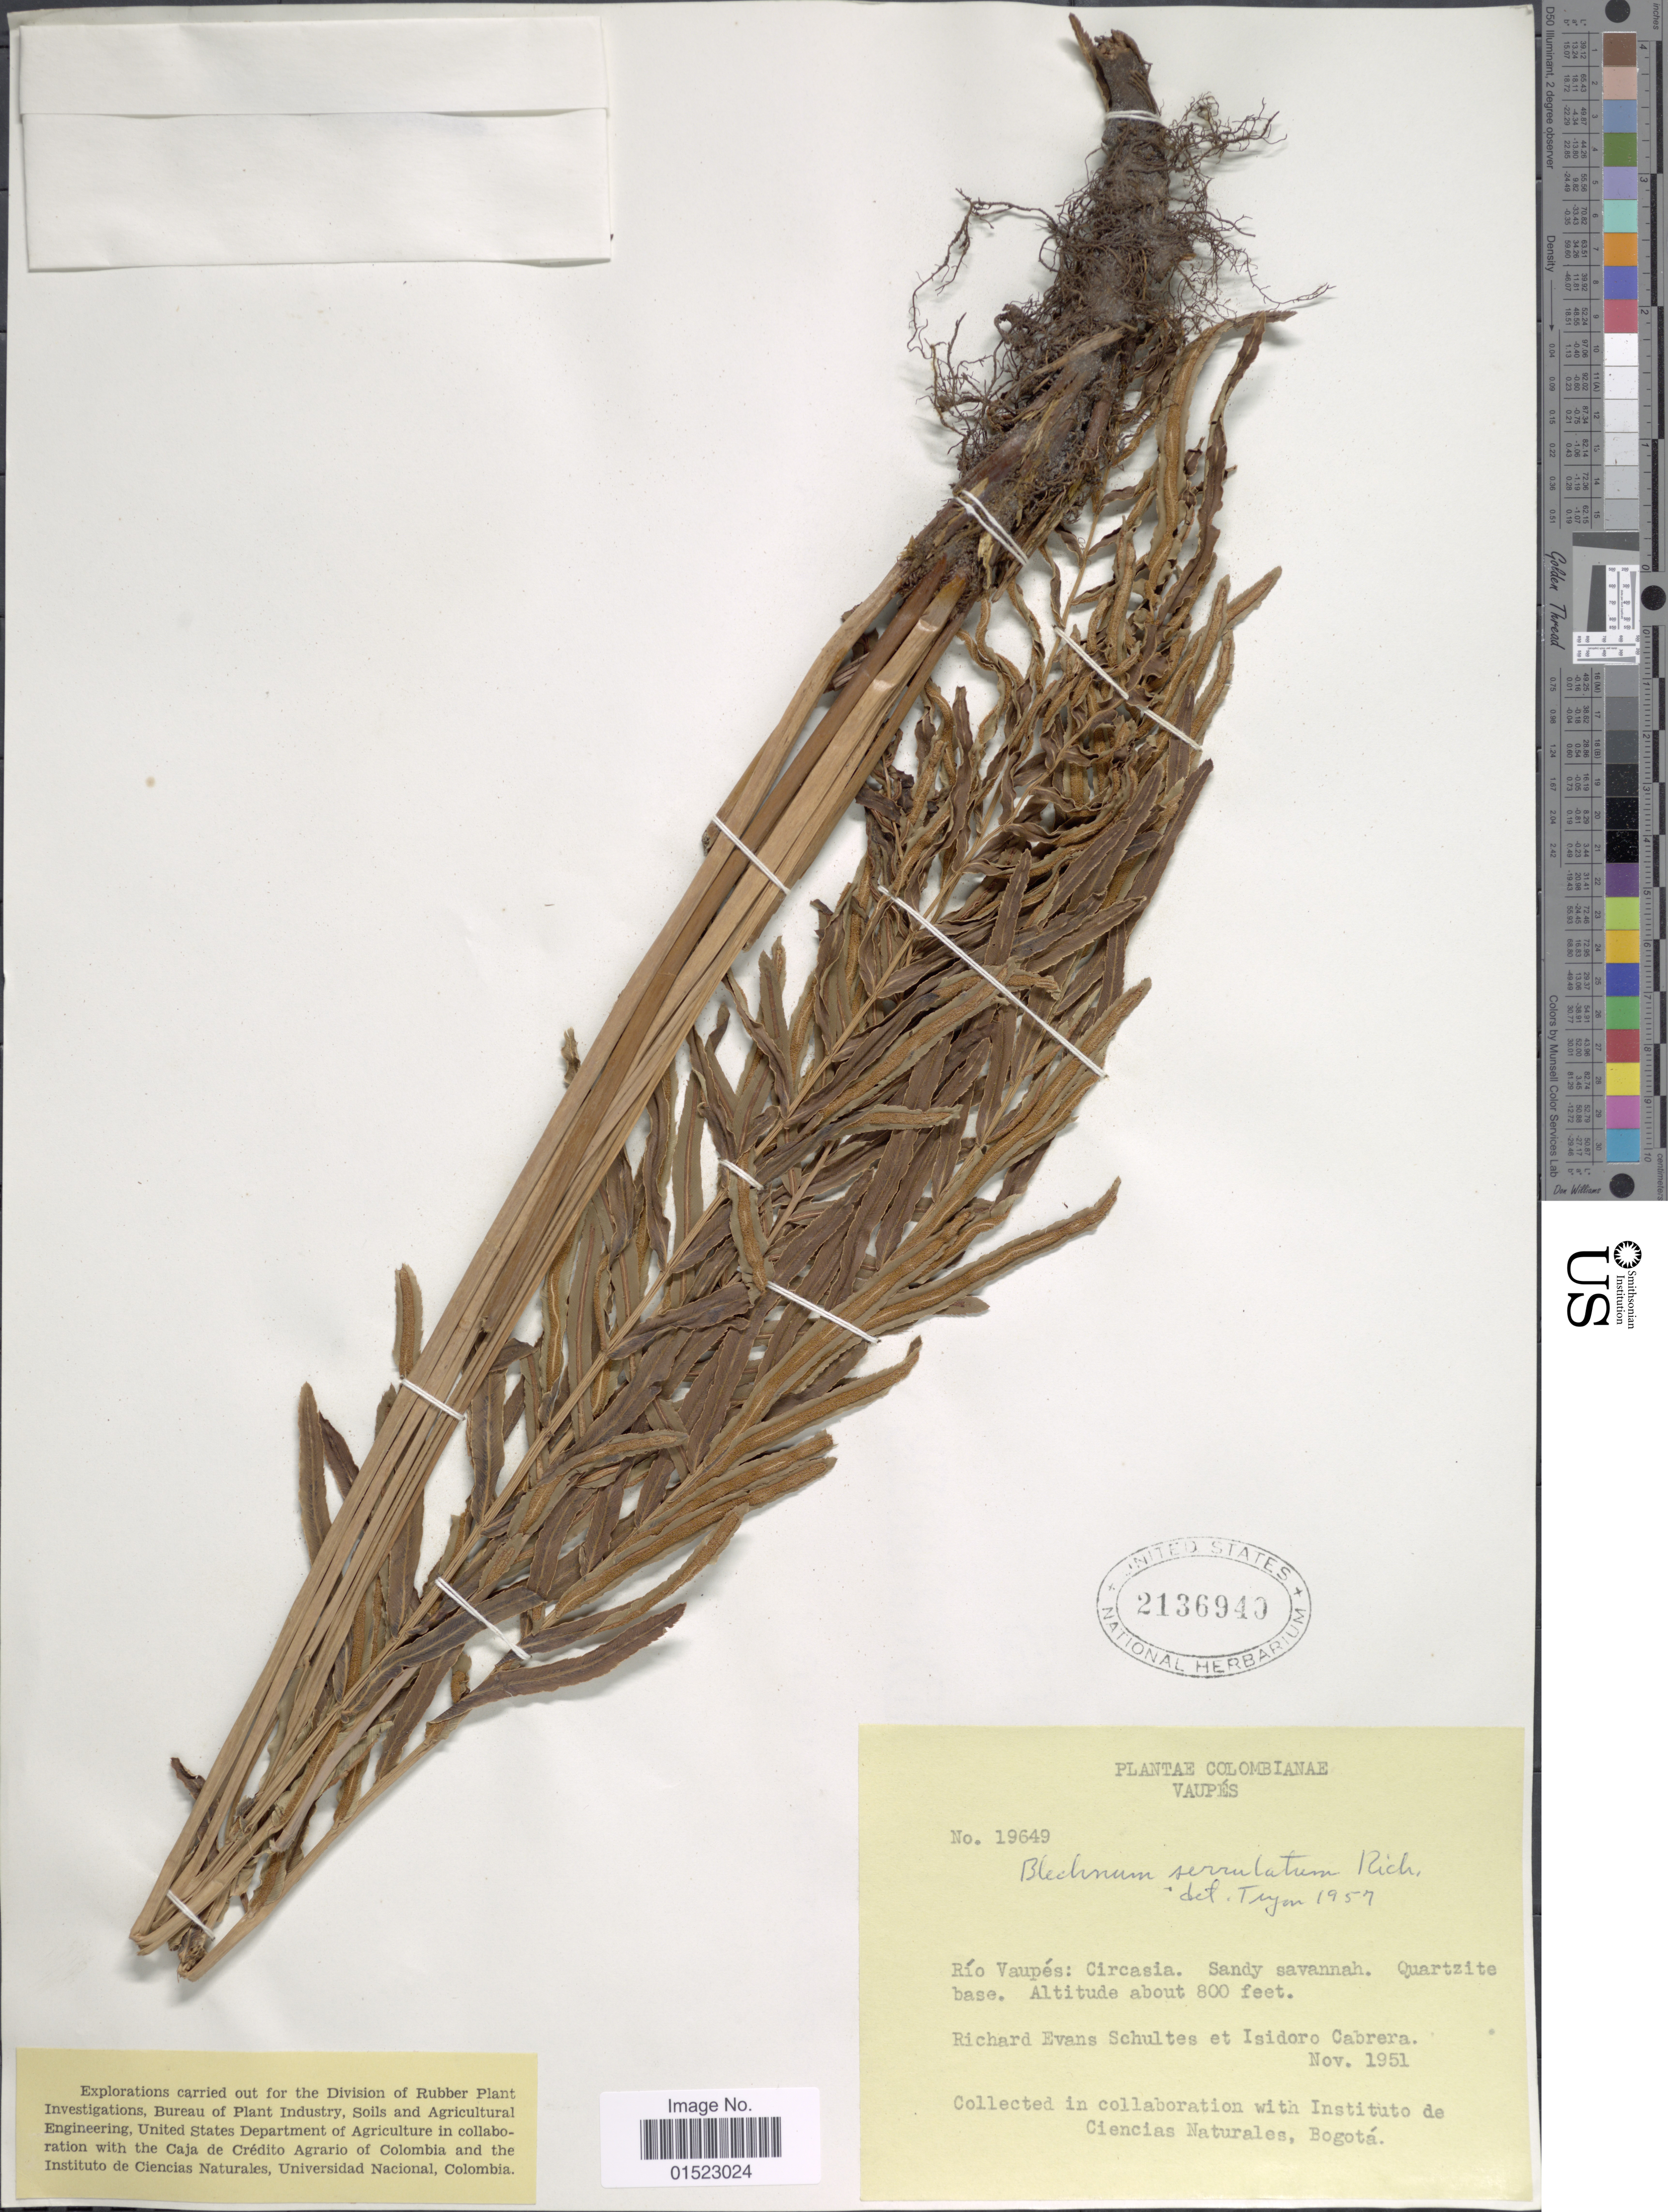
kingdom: Plantae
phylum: Tracheophyta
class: Polypodiopsida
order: Polypodiales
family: Blechnaceae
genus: Telmatoblechnum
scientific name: Telmatoblechnum serrulatum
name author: (Rich.) Perrie et al.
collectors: R. E. Schultes & I. Cabrera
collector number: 19649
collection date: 1951-11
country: Colombia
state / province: Vaupés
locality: Rio Vaupes: Circasia, Quarzite base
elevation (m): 244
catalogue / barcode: US 2136940